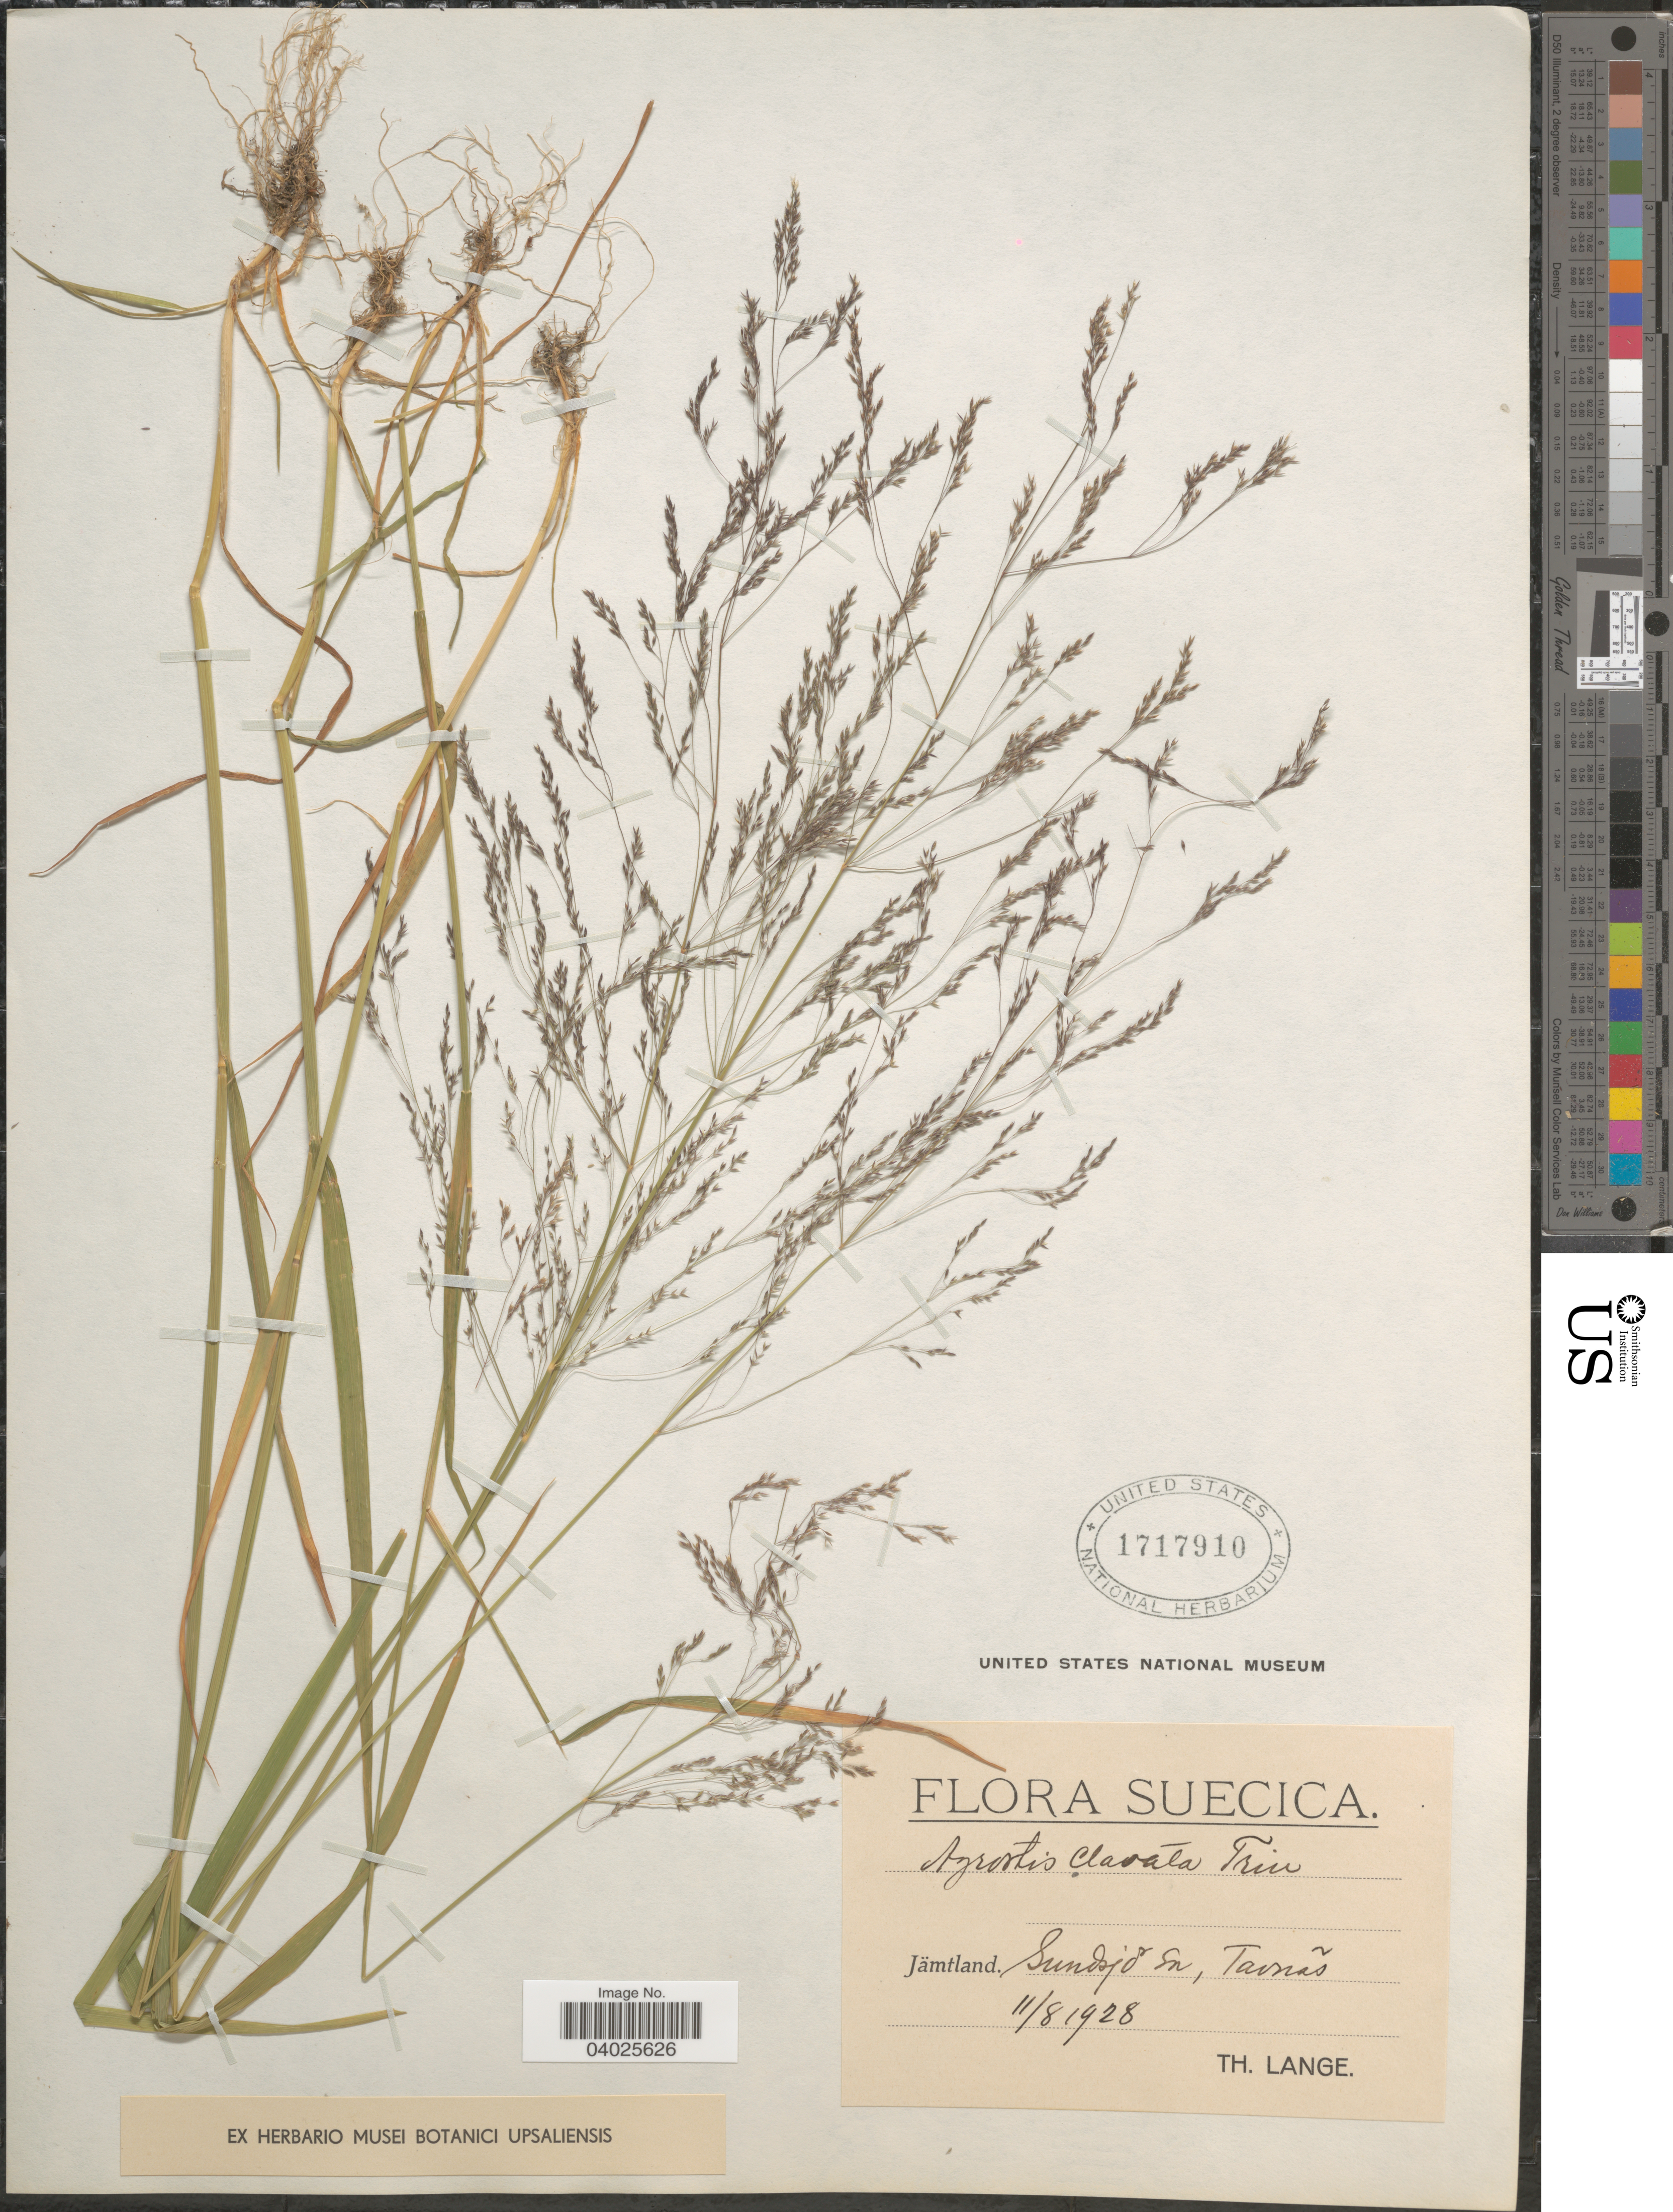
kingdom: Plantae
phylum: Tracheophyta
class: Liliopsida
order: Poales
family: Poaceae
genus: Agrostis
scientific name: Agrostis clavata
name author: Trin.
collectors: T. Lange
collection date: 1928-08-11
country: Sweden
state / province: Jämtland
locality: Suecica. Jämtland. Sundsjd Sn, Tavnãs.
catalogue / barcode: US 1717910